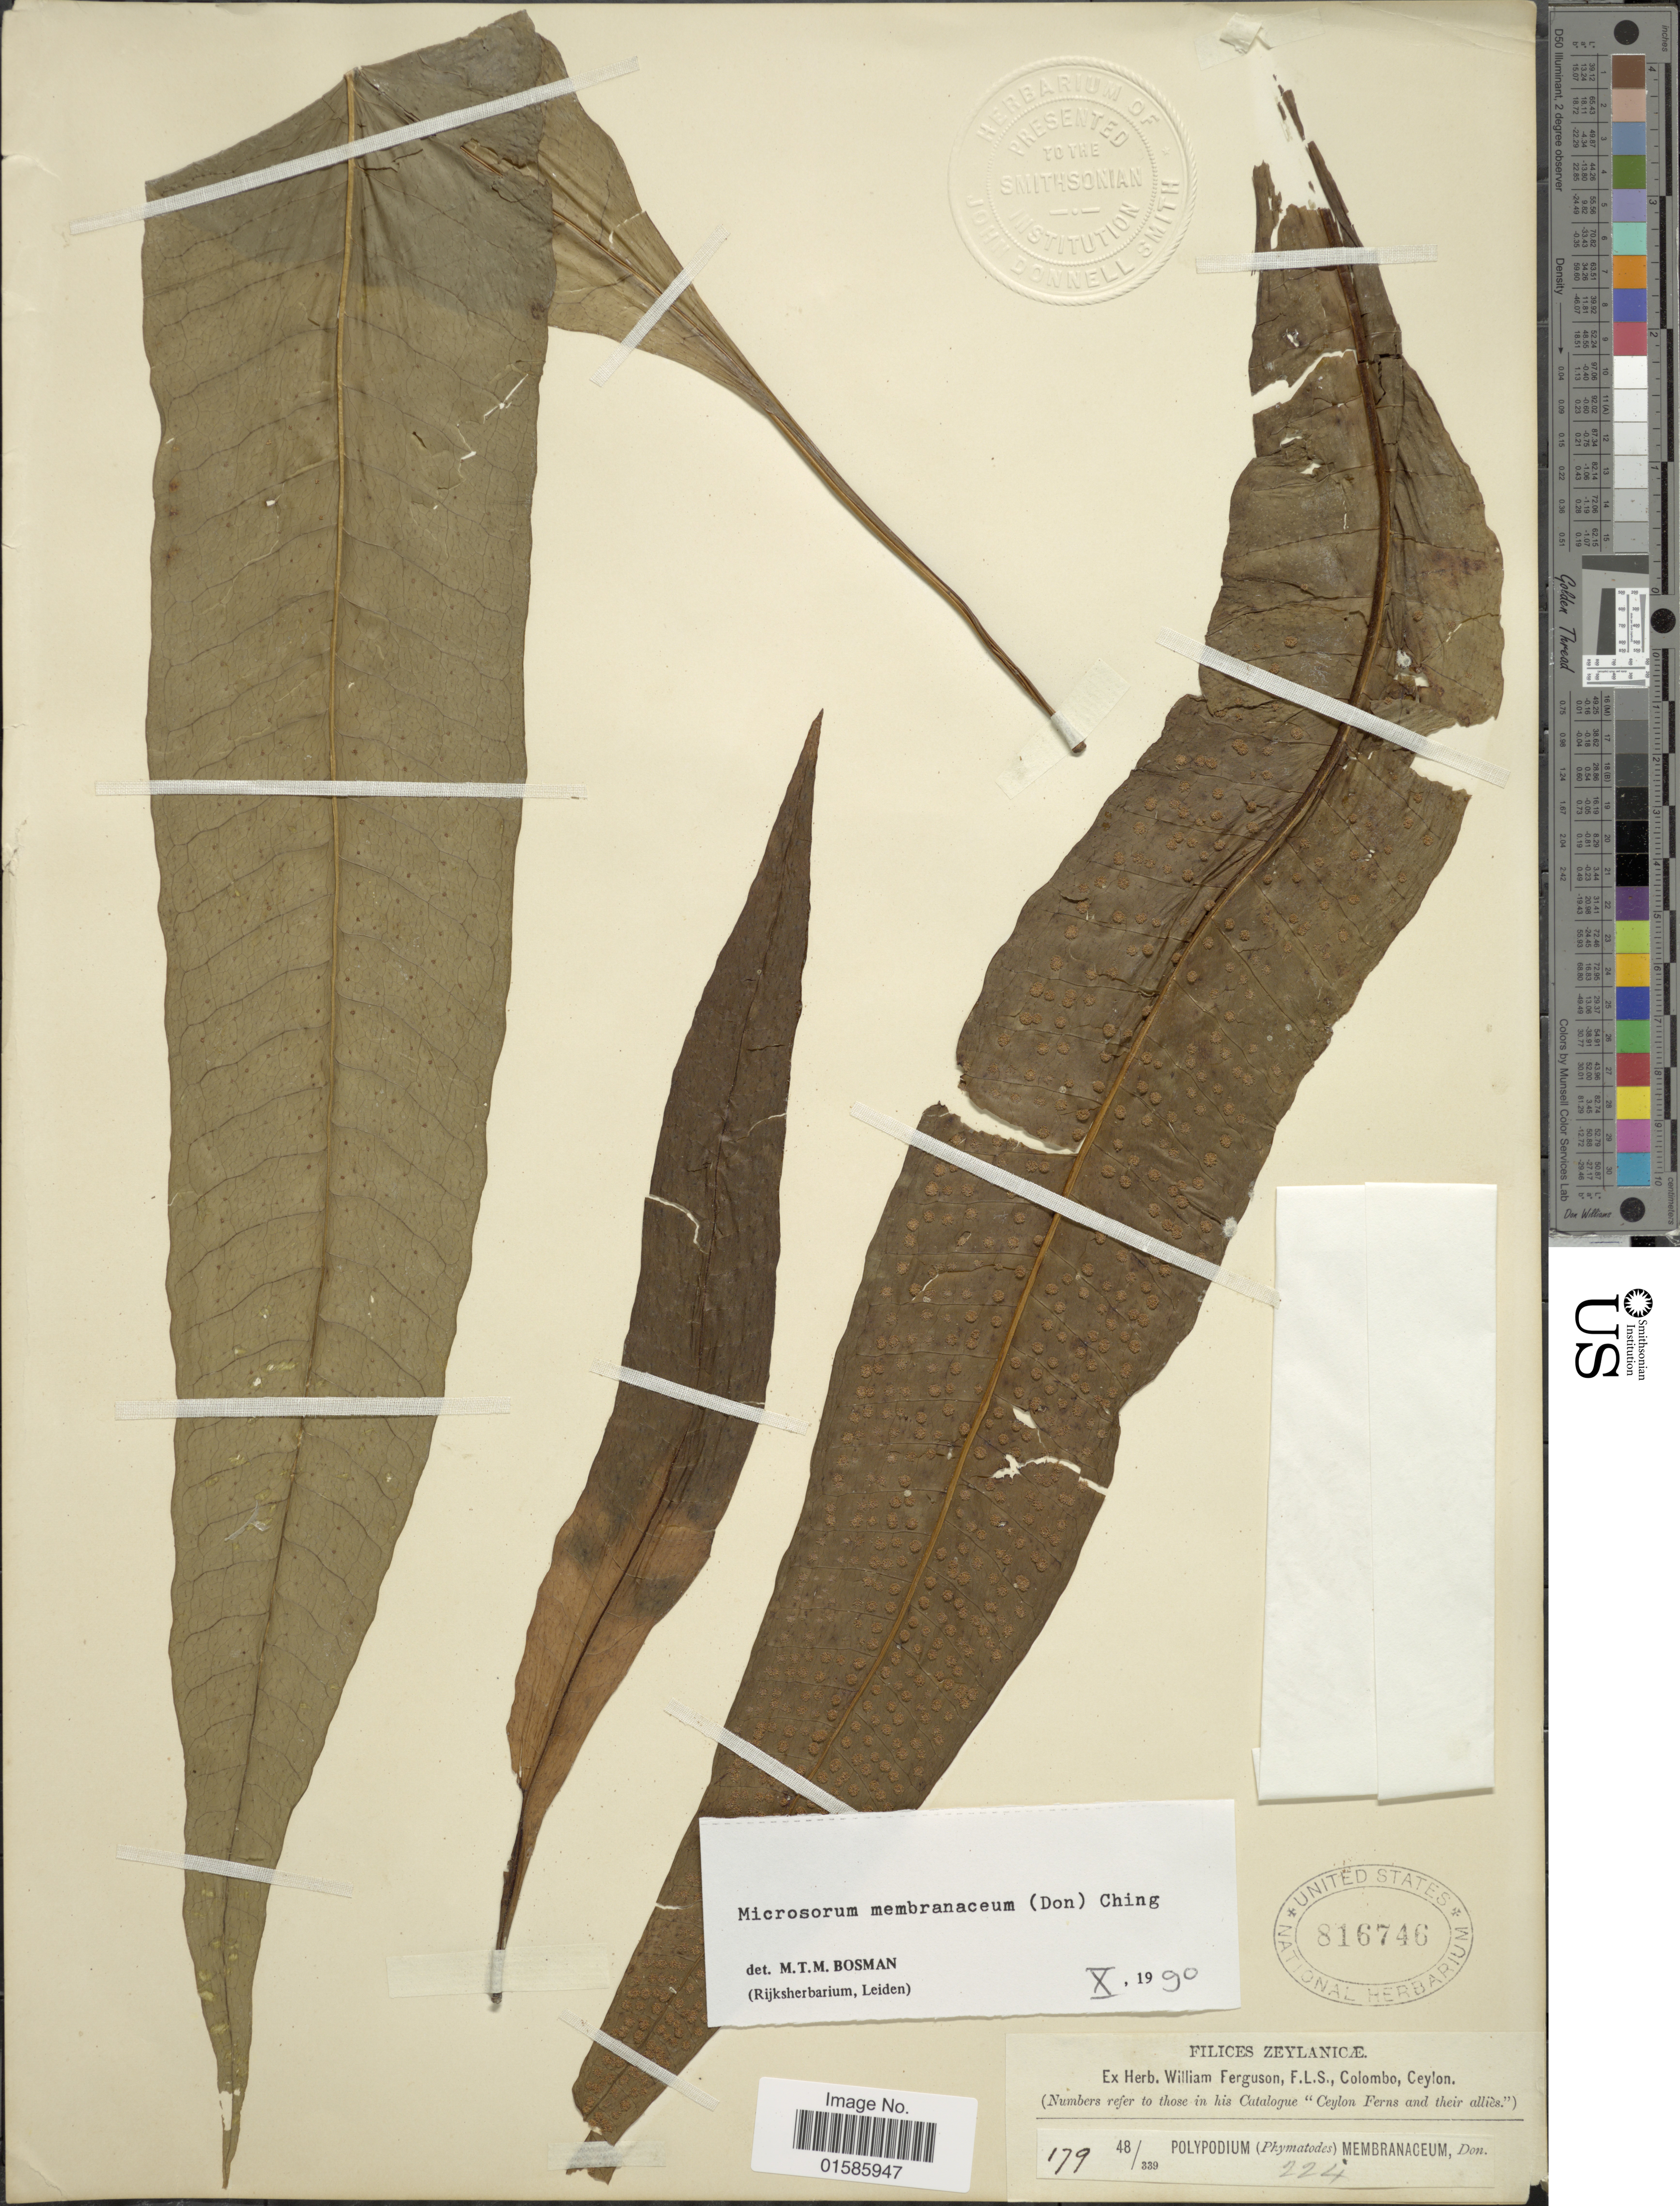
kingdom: Plantae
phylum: Tracheophyta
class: Polypodiopsida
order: Polypodiales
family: Polypodiaceae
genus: Microsorum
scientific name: Microsorum membranaceum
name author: (D. Don) Ching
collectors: ex herb. W. Ferguson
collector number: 179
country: Sri Lanka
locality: Filices Zeylanicæ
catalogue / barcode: US 816746